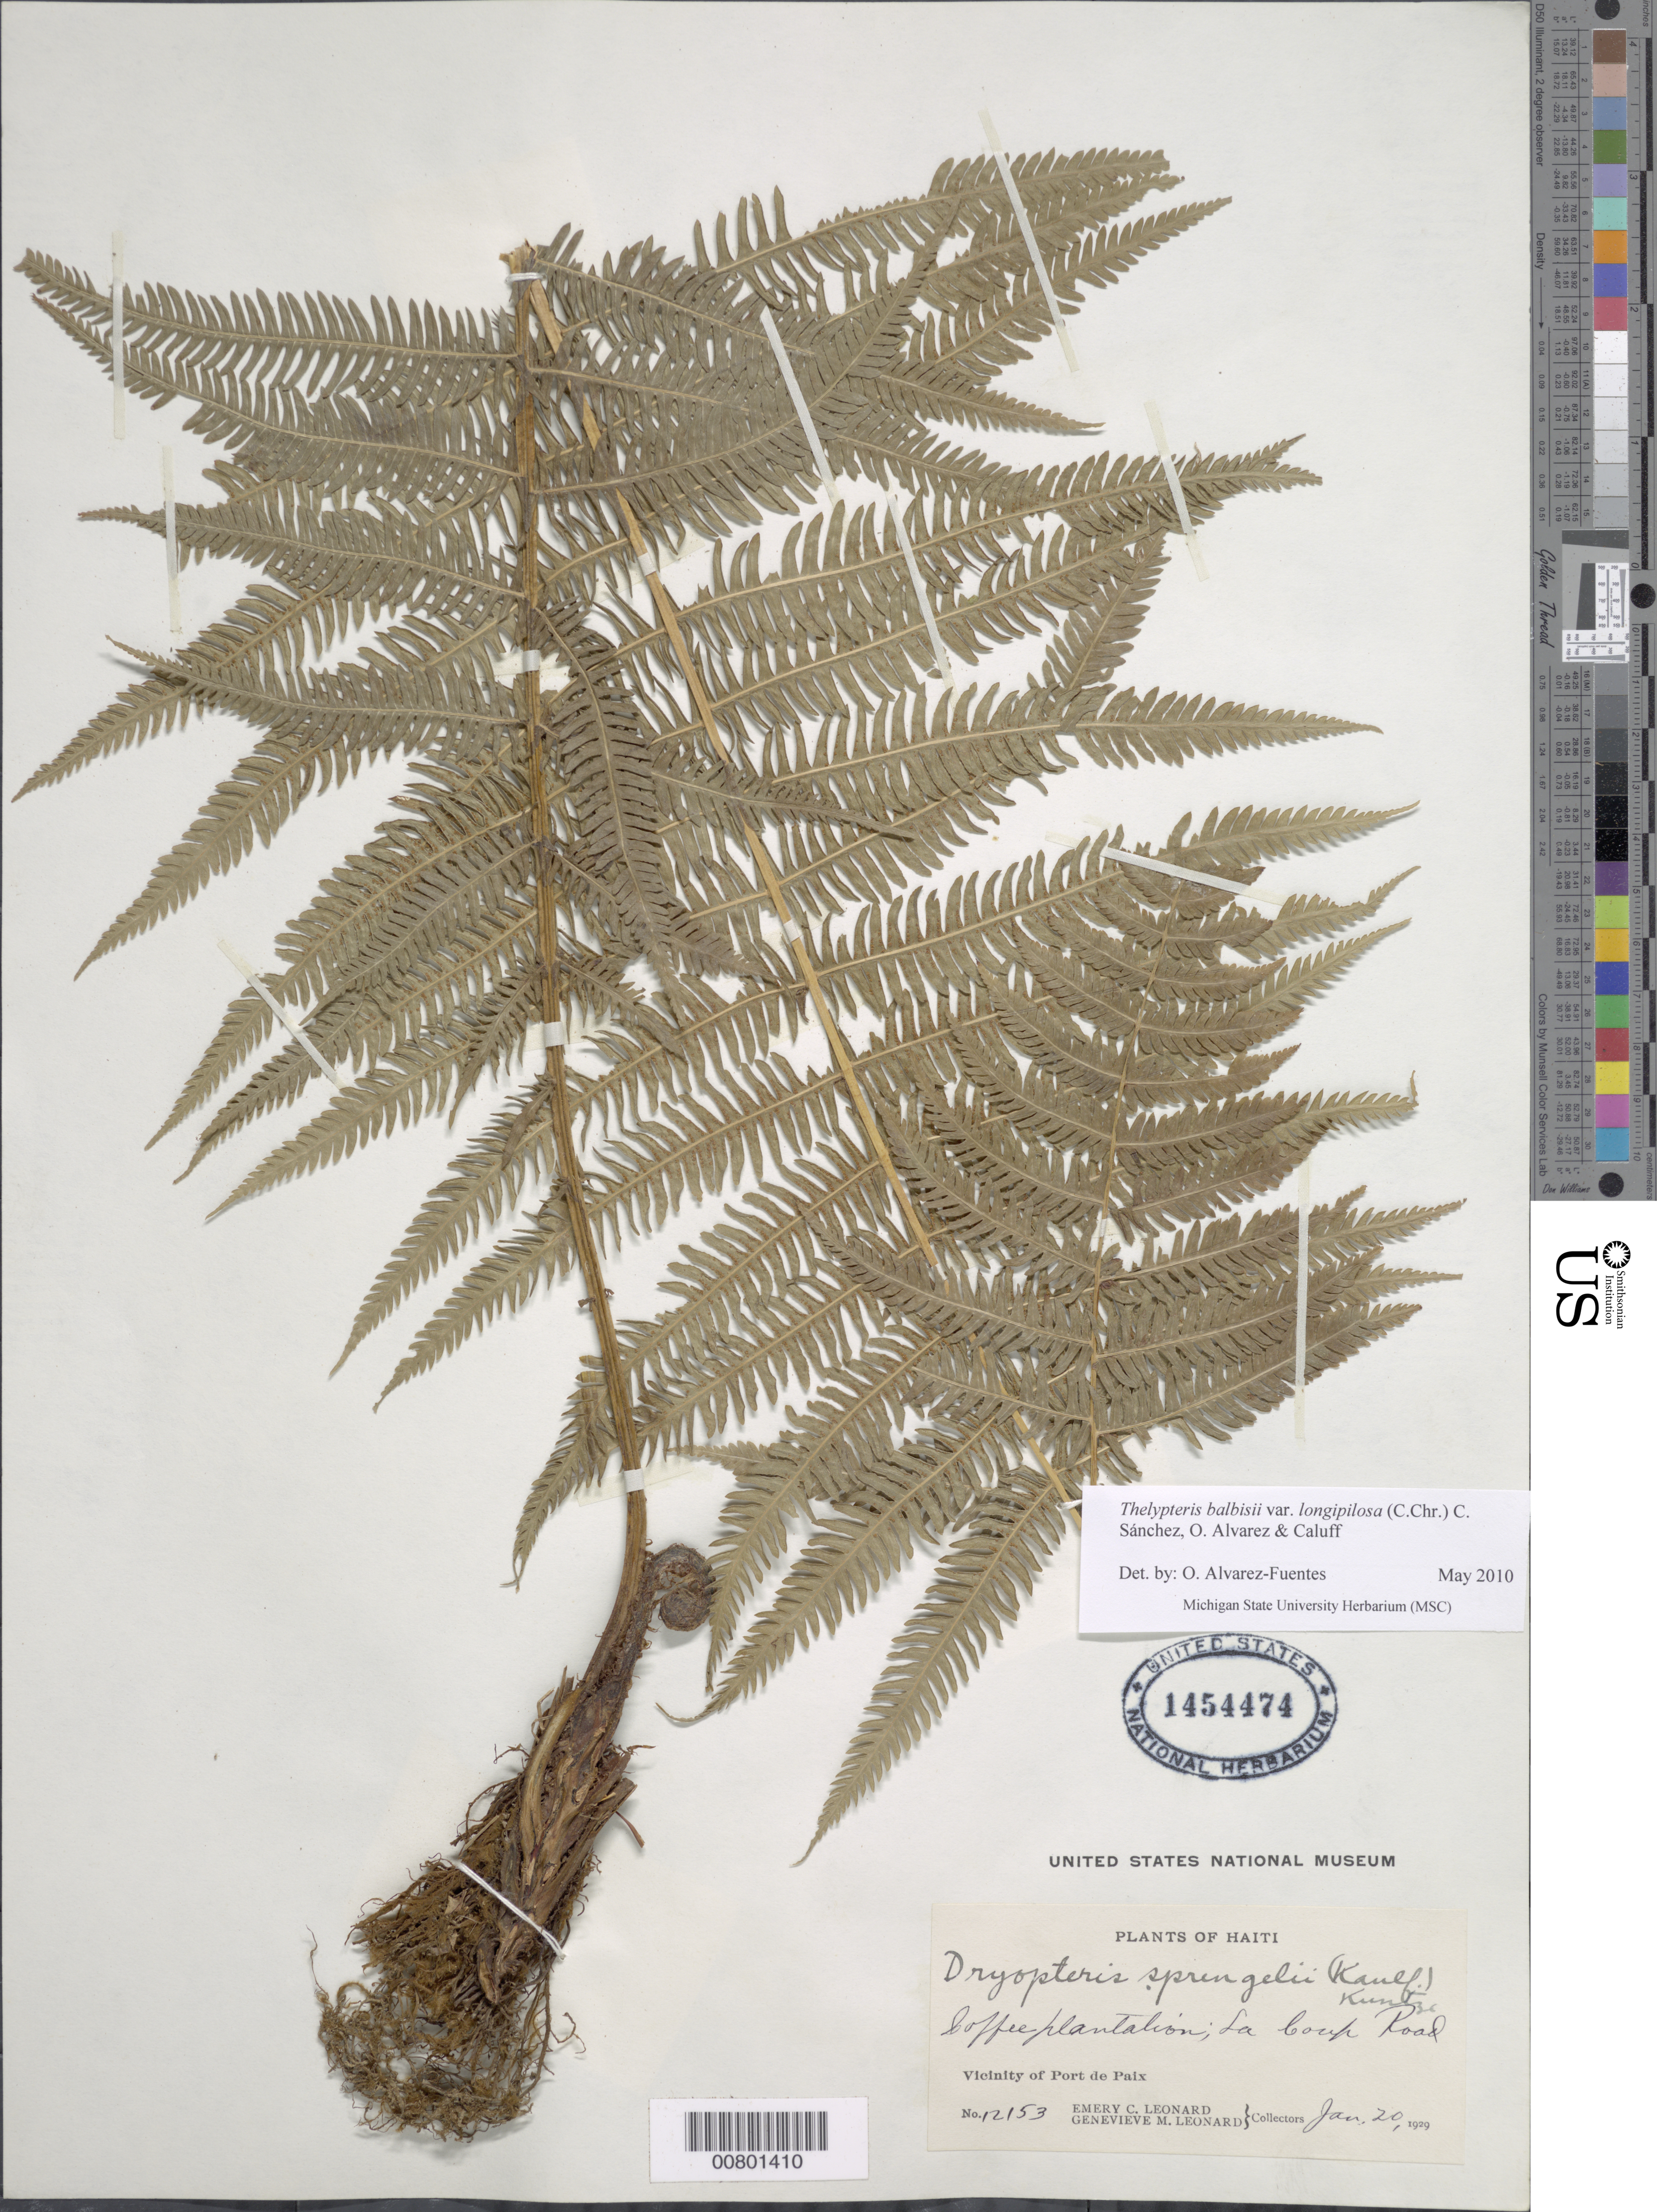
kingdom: Plantae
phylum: Tracheophyta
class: Polypodiopsida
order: Polypodiales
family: Thelypteridaceae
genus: Amauropelta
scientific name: Amauropelta balbisii (Spreng.) comb. nov., ined. 2015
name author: (Spreng.)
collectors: E. C. Leonard & G. M. Leonard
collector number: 12153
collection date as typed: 20 Jan 1929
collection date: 1929-01-20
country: Haiti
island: Hispaniola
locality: Port de Paix, La Coup Road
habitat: Coffee plantation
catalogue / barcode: US 1454474